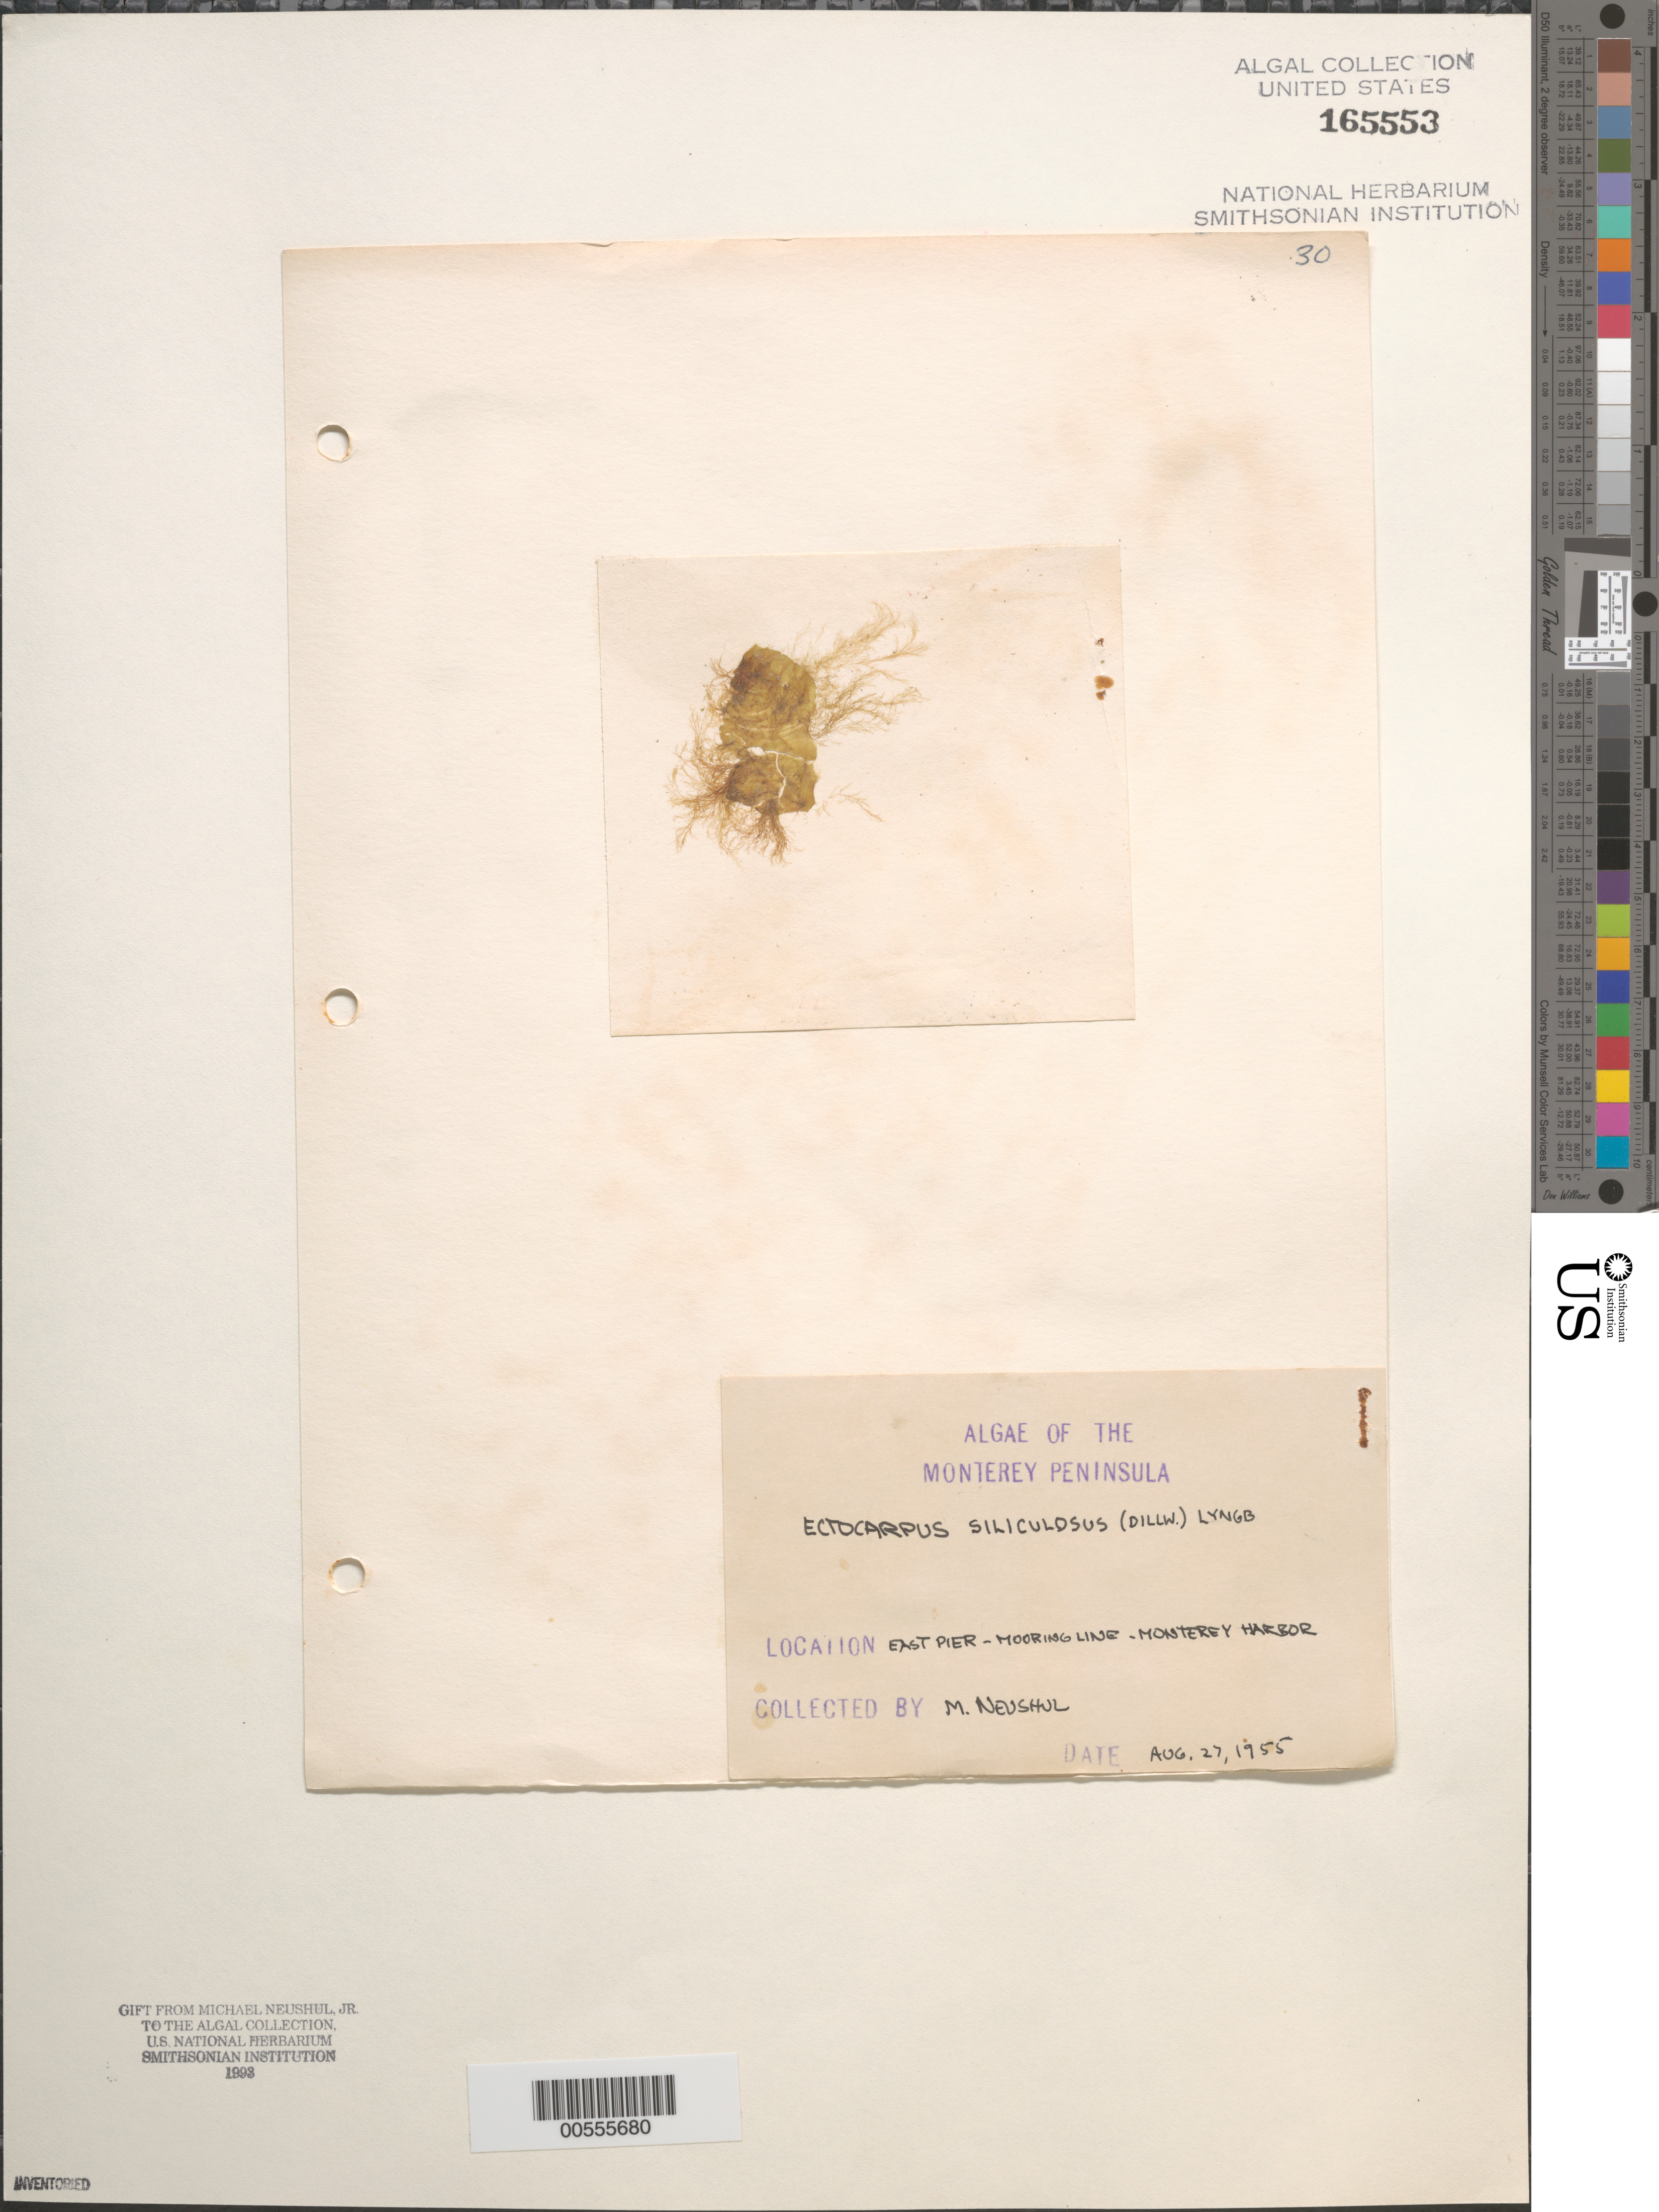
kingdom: Chromista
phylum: Ochrophyta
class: Phaeophyceae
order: Ectocarpales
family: Ectocarpaceae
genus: Ectocarpus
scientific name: Ectocarpus siliculosus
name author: (Dillwyn) Lyngbye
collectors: M. Neushul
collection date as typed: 27 Aug 1955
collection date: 1955-08-27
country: United States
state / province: California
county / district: Monterey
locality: Monterey Harbor, East Pier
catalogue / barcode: US 165553